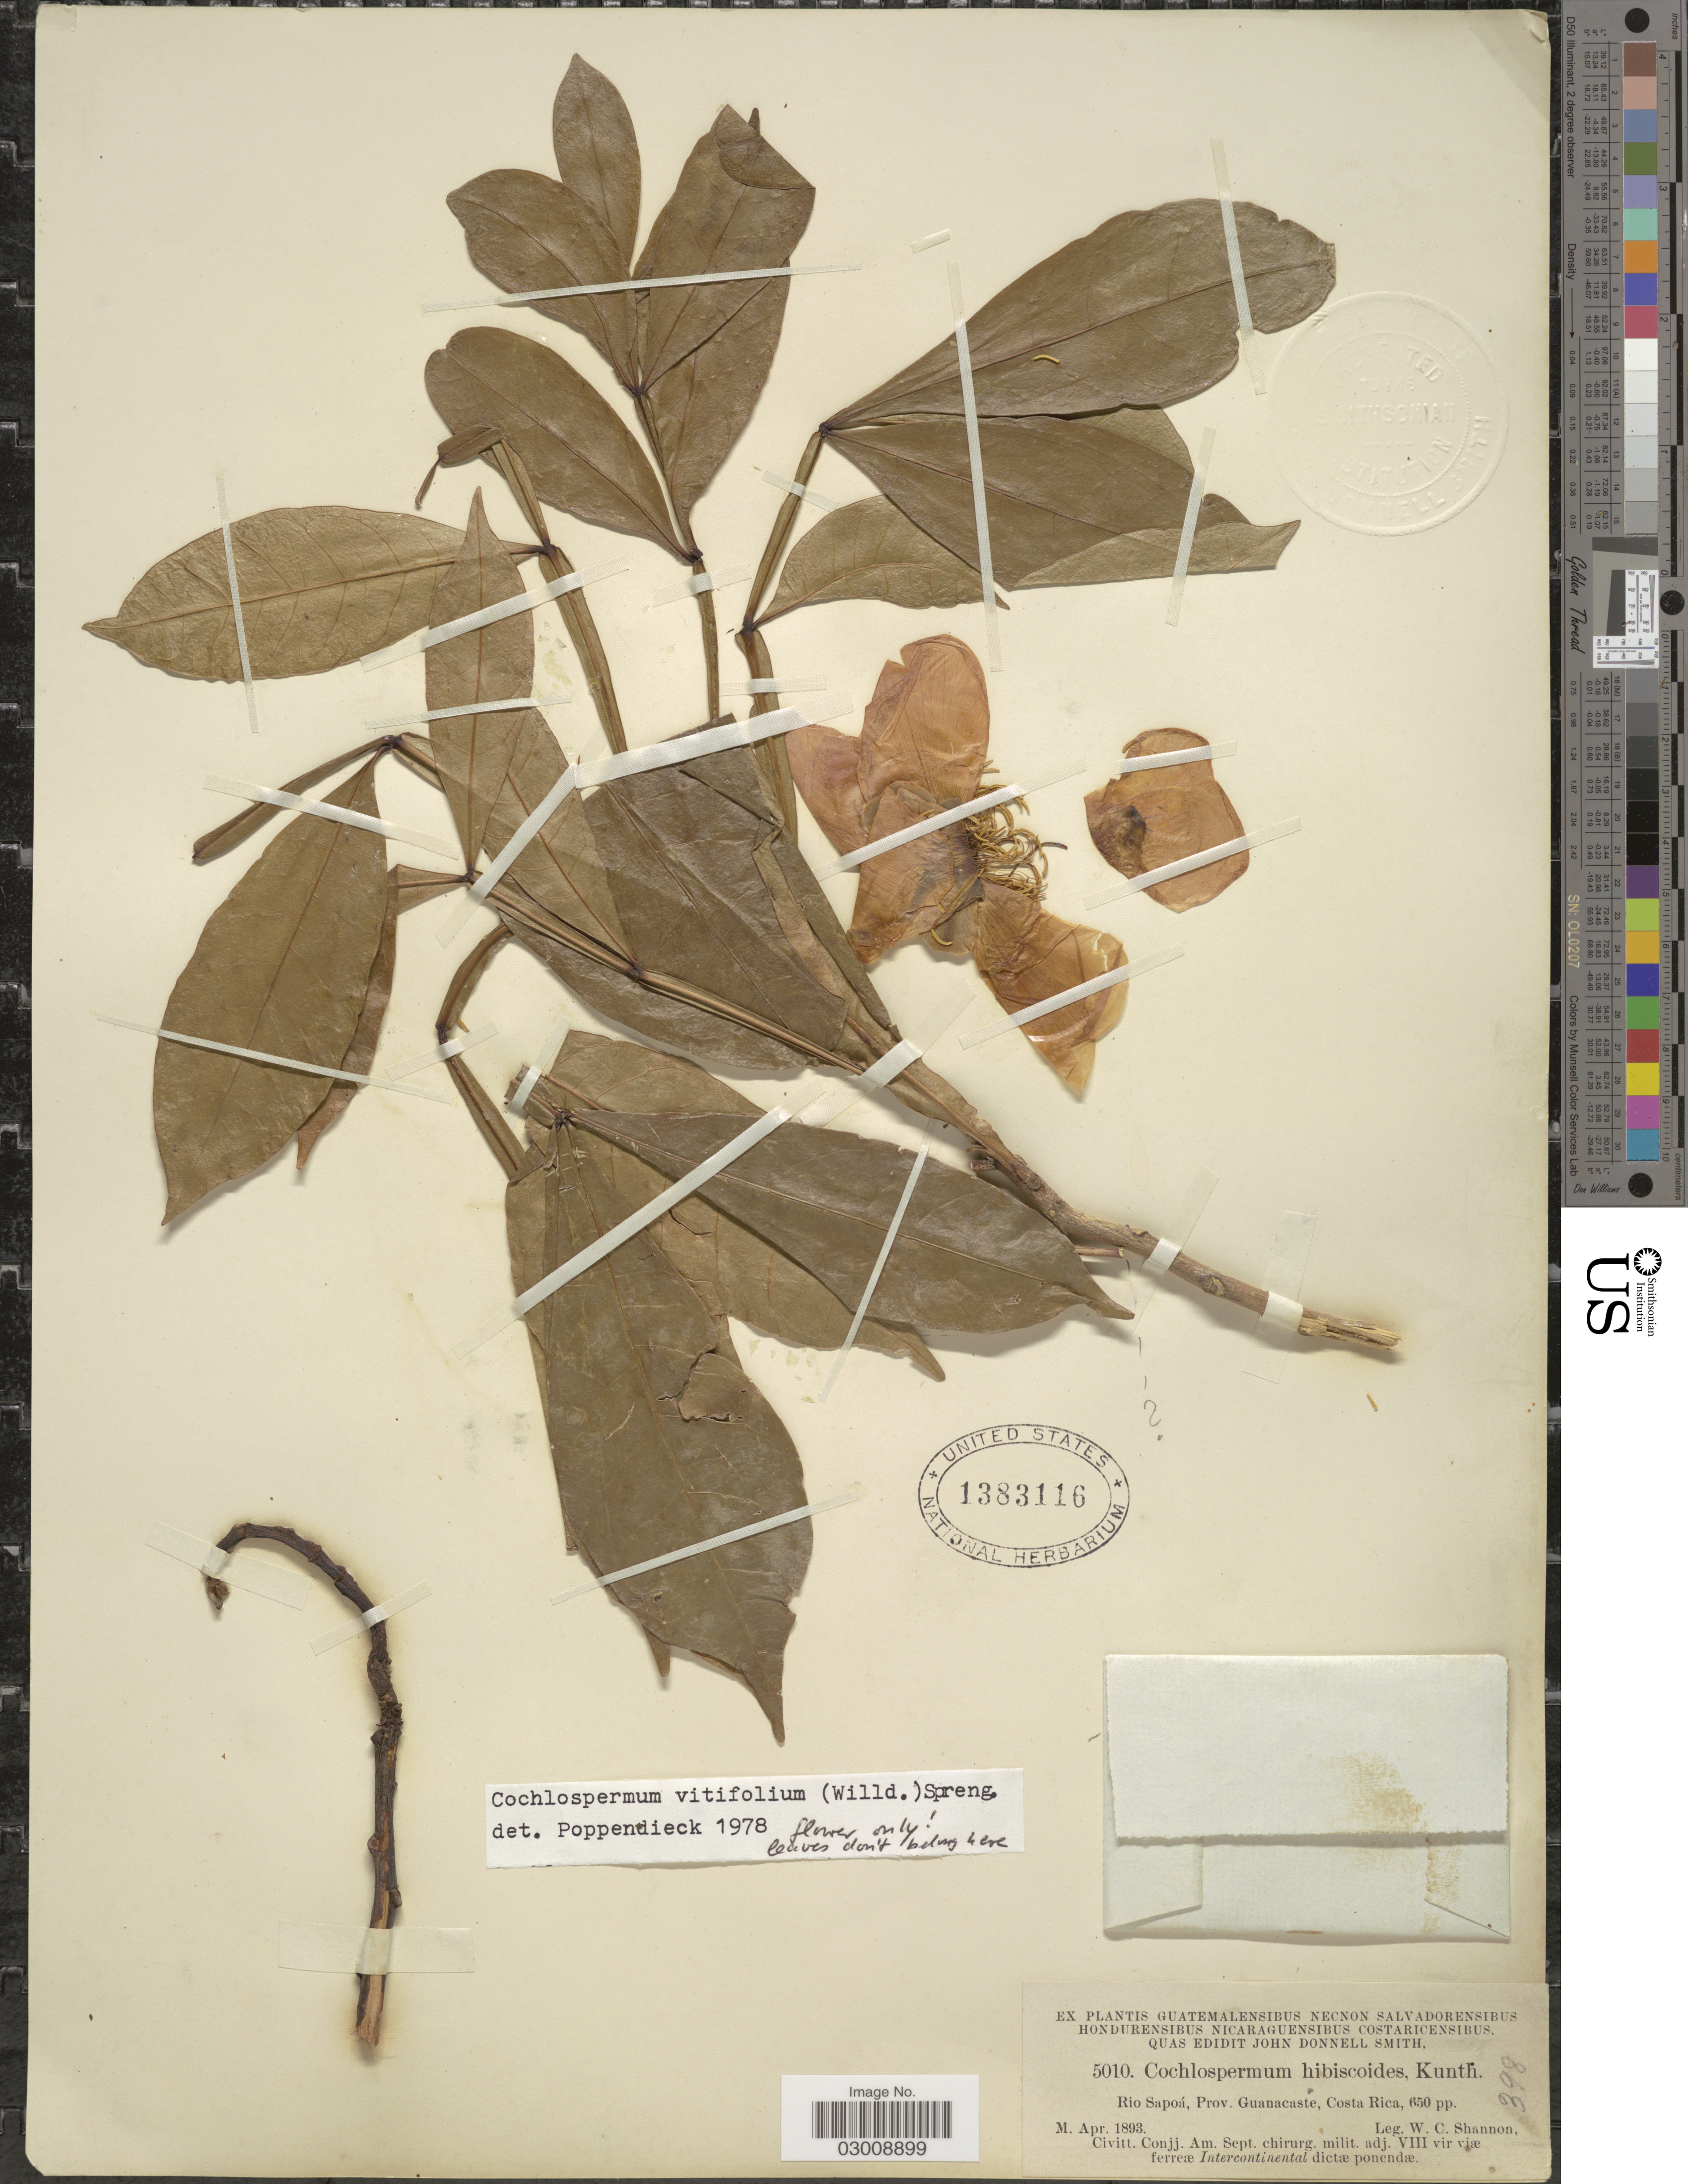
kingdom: Plantae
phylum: Tracheophyta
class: Magnoliopsida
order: Malvales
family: Cochlospermaceae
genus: Cochlospermum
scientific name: Cochlospermum vitifolium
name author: (Willd.) Spreng.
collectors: W. C. Shannon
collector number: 5010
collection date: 1893-04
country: Costa Rica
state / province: Guanacaste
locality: Rio Sapoá, Prov. Guanacaste.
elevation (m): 198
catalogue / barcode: US 1383116